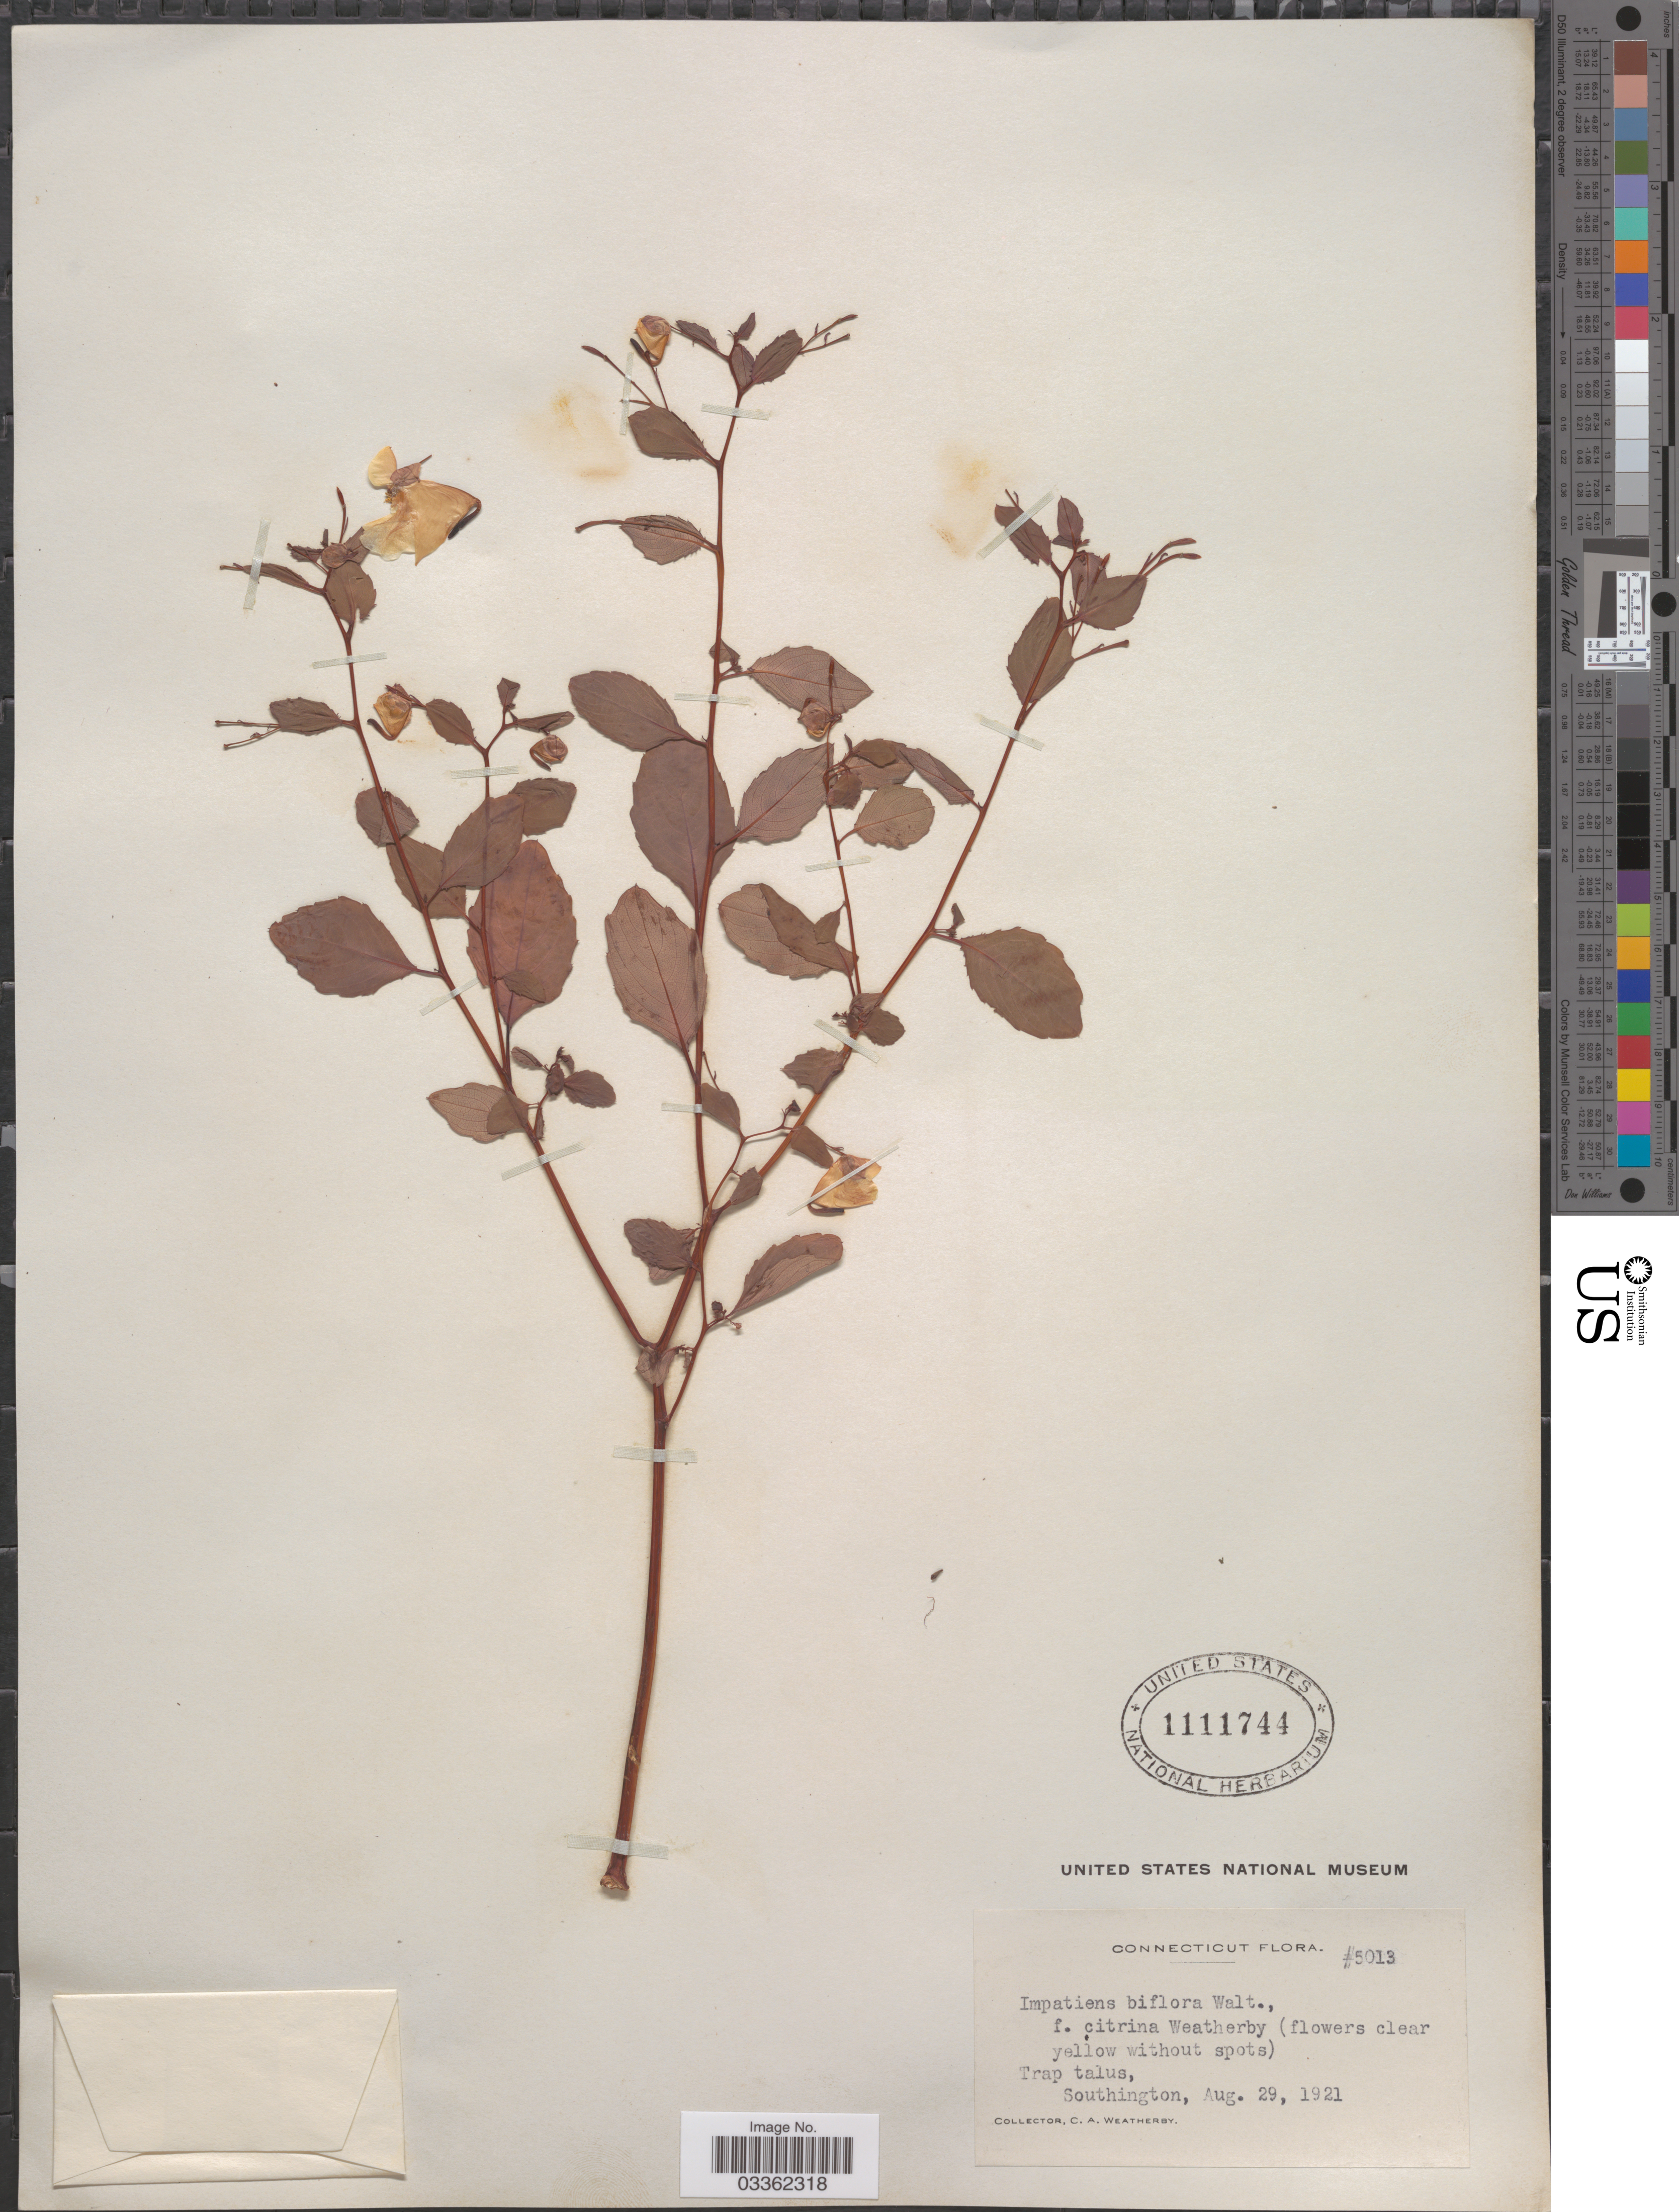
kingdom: Plantae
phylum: Tracheophyta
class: Magnoliopsida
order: Ericales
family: Balsaminaceae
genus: Impatiens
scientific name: Impatiens capensis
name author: Meerb.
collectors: C. A. Weatherby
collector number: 5013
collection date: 1921-08-29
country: United States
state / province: Connecticut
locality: Southington.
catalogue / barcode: US 1111744